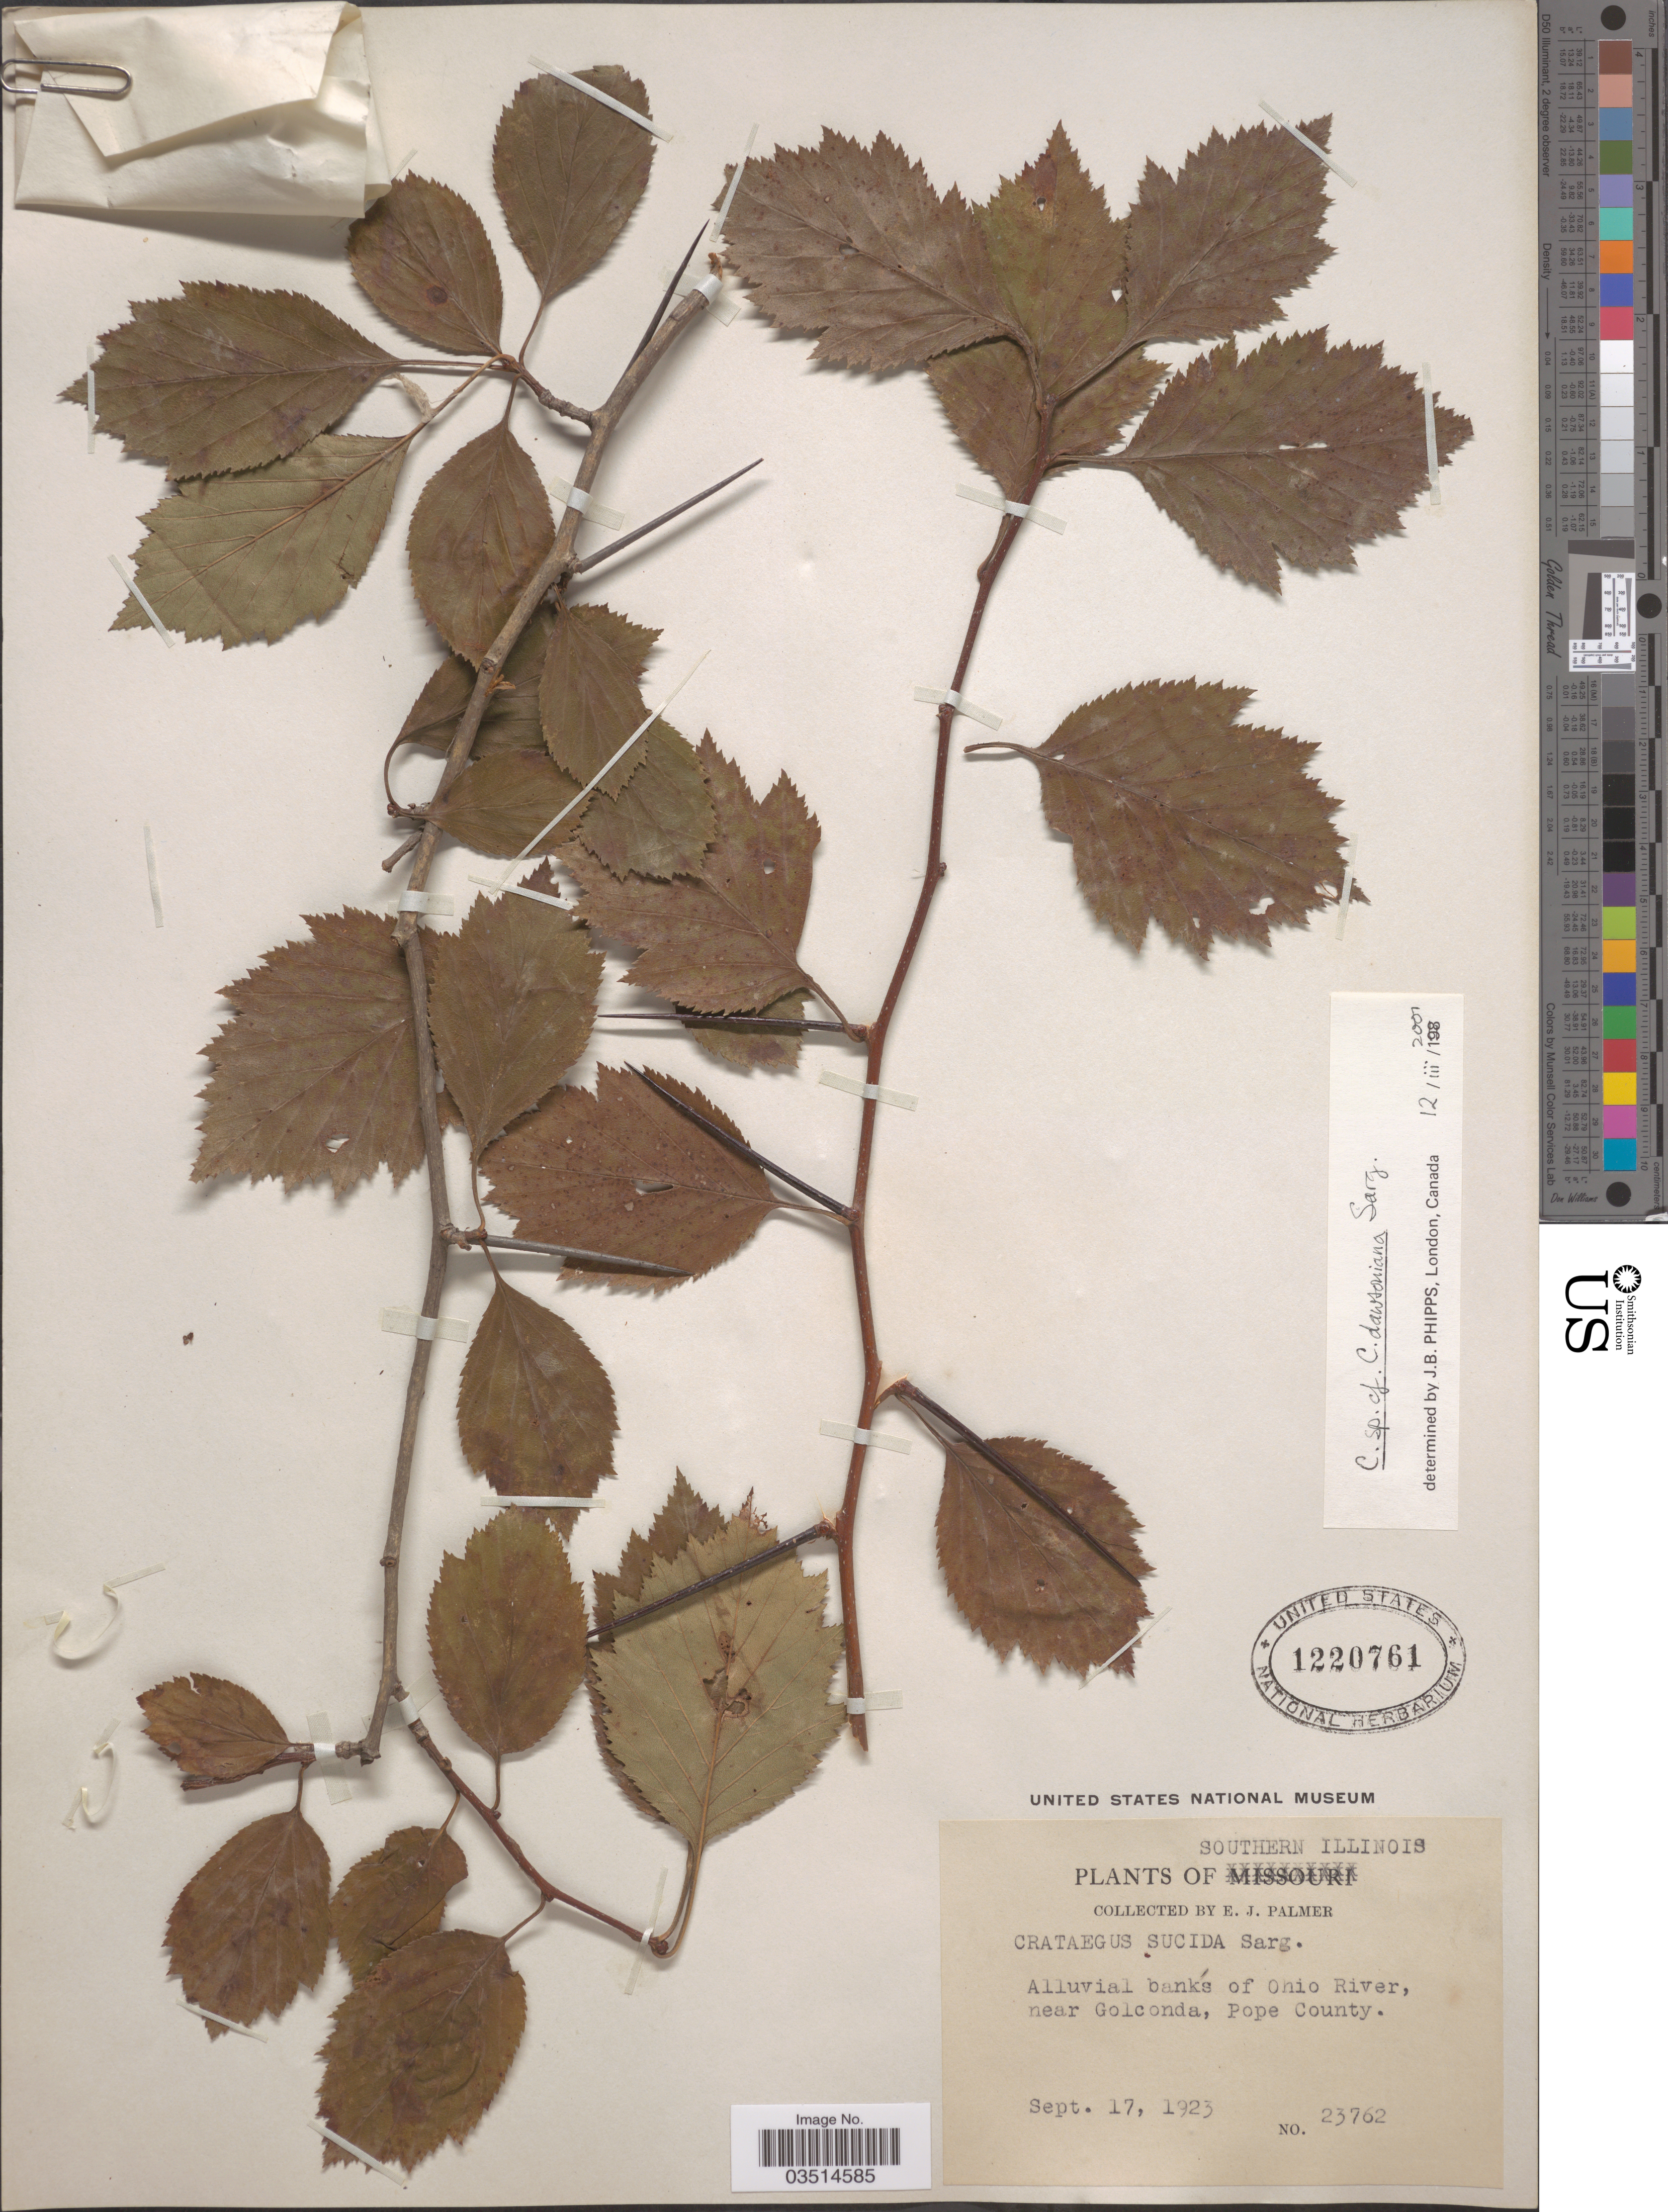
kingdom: Plantae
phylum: Tracheophyta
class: Magnoliopsida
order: Rosales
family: Rosaceae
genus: Crataegus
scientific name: Crataegus dawsoniana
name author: Sarg.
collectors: E. J. Palmer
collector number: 23762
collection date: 1923-09-17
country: United States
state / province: Illinois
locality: Southern Illinois. Alluvial banks of Ohio River, near Golconda, Pope County.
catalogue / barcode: US 1220761